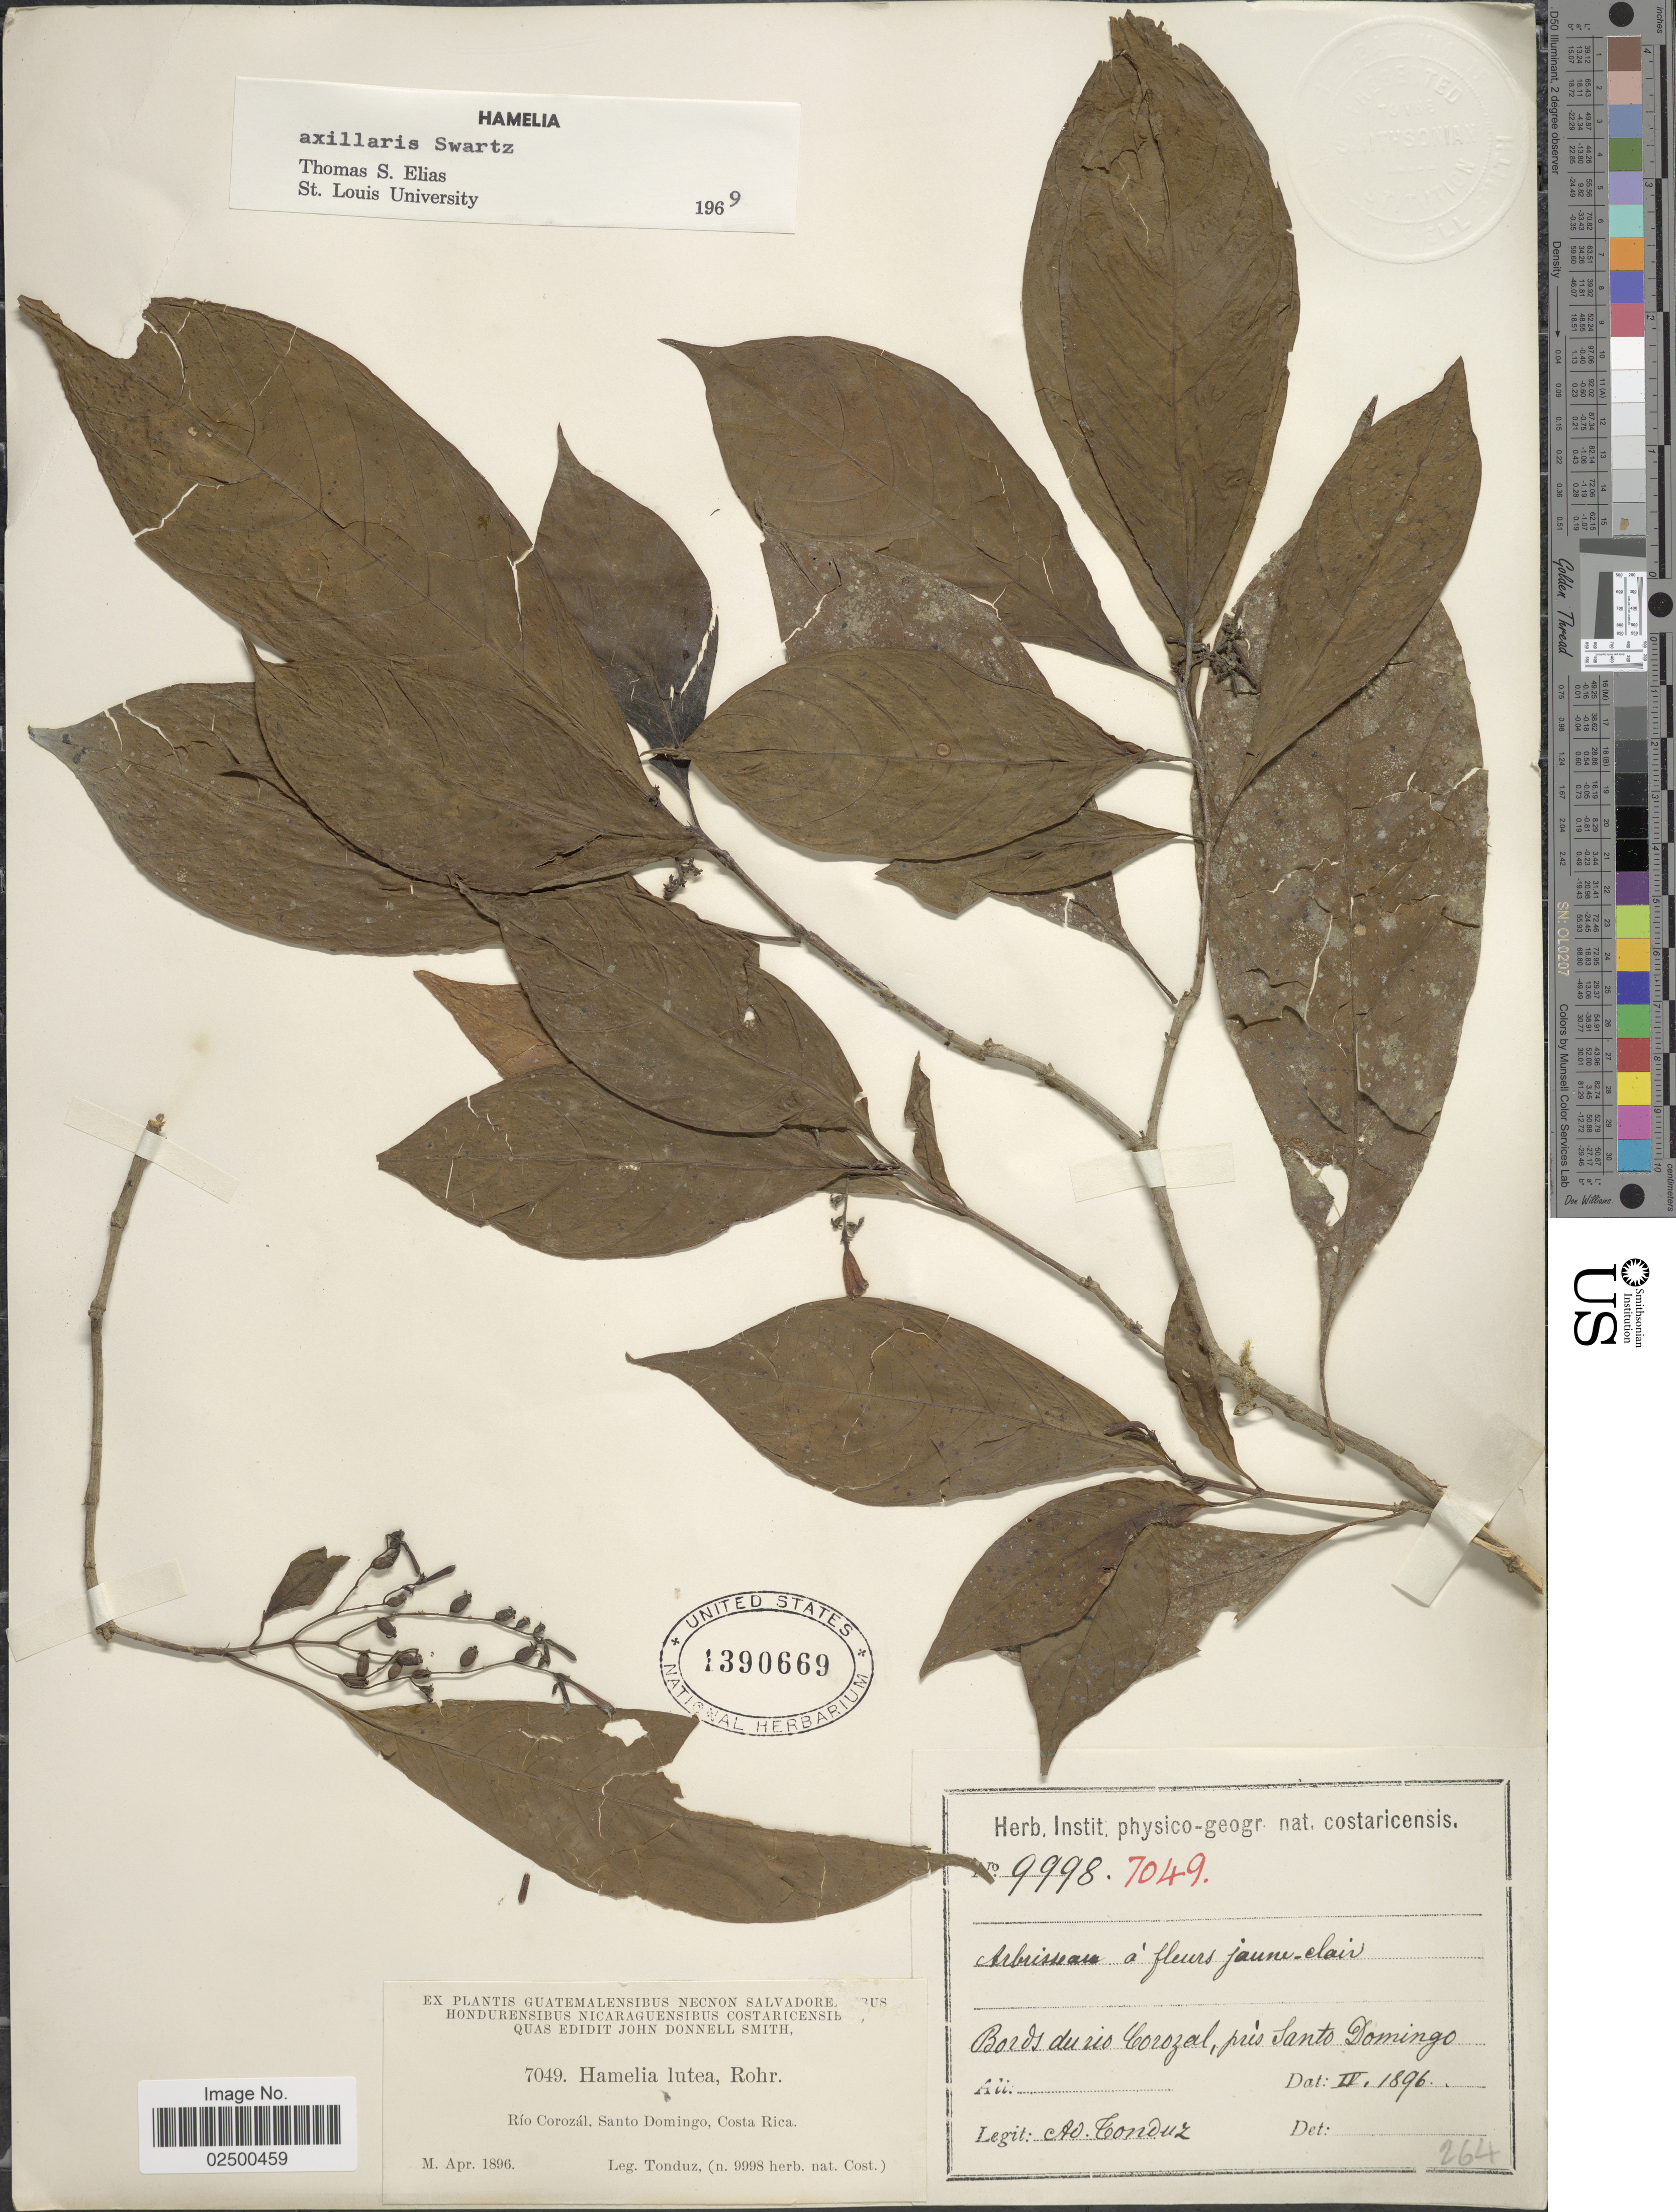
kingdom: Plantae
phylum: Tracheophyta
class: Magnoliopsida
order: Gentianales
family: Rubiaceae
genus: Hamelia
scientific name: Hamelia axillaris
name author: Sw.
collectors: A. Tonduz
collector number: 9998/7049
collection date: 1896-04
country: Costa Rica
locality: Bords du rio Corozal, pres Santo Domingo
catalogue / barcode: US 1390669